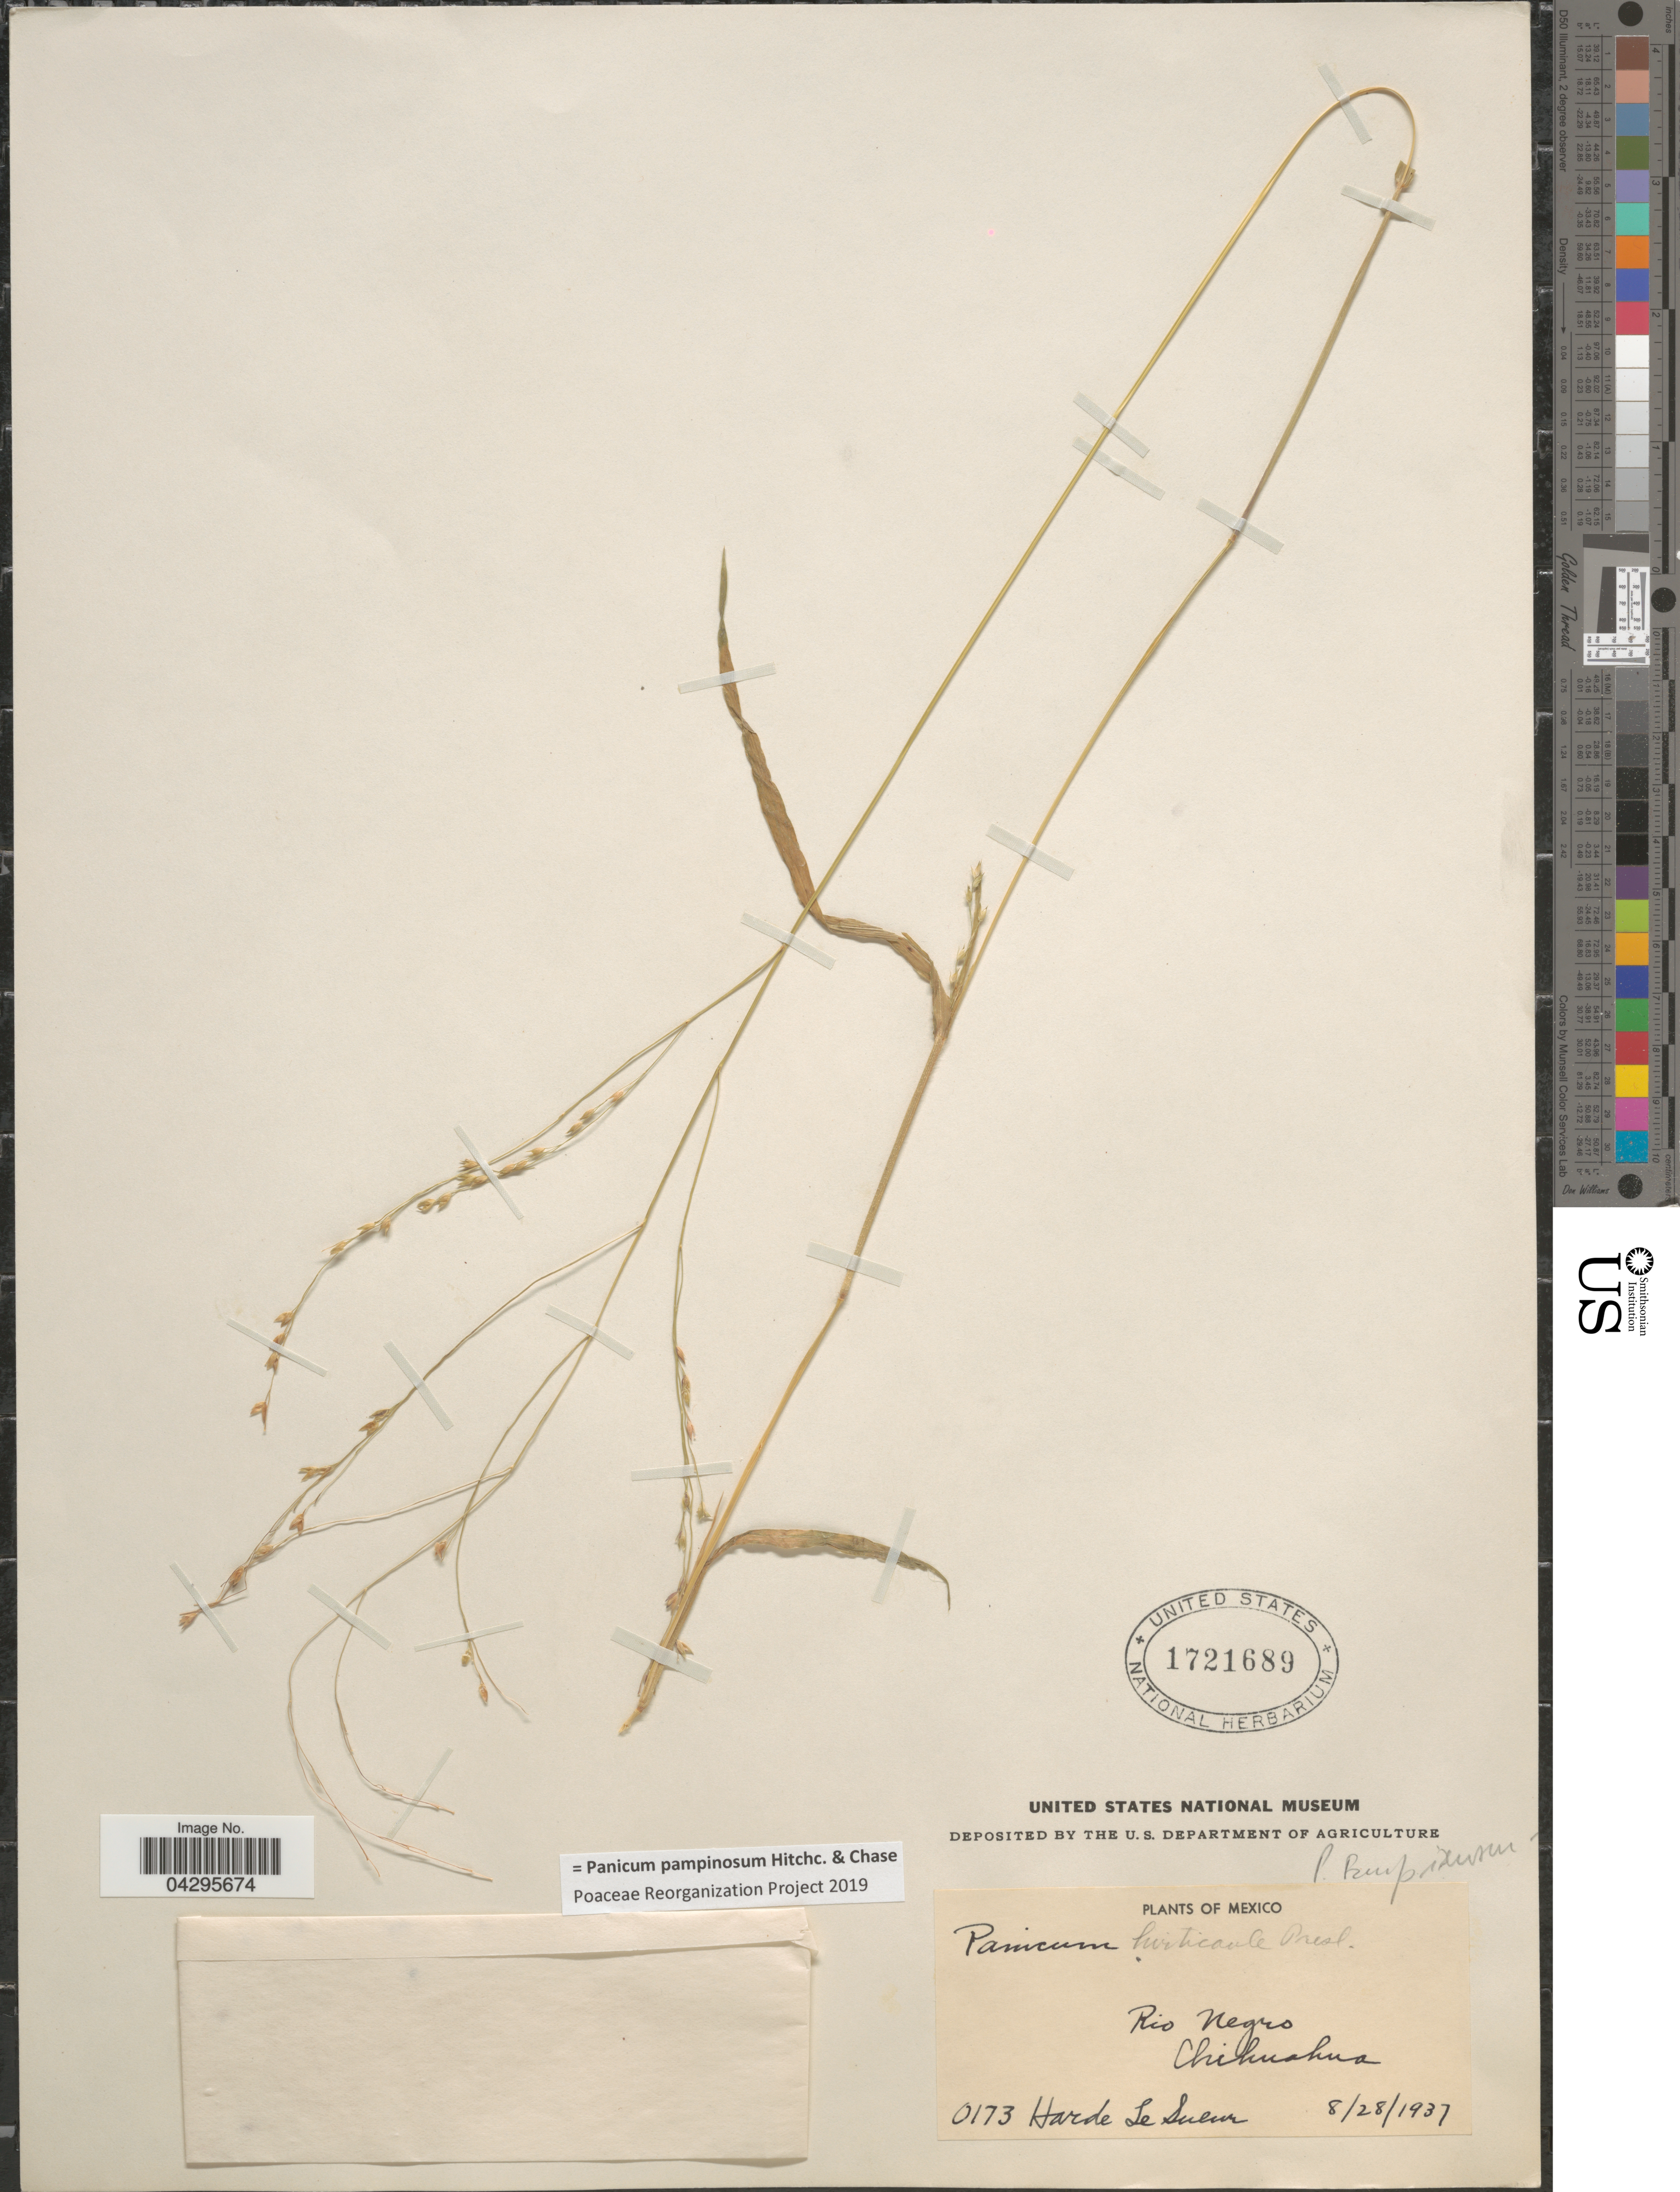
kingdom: Plantae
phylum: Tracheophyta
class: Liliopsida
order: Poales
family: Poaceae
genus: Panicum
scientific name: Panicum pampinosum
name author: Hitchc. & Chase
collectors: H. LeSueur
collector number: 0173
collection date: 1937-08-28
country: Mexico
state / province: Chihuahua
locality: Rio Negro.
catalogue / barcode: US 1721689